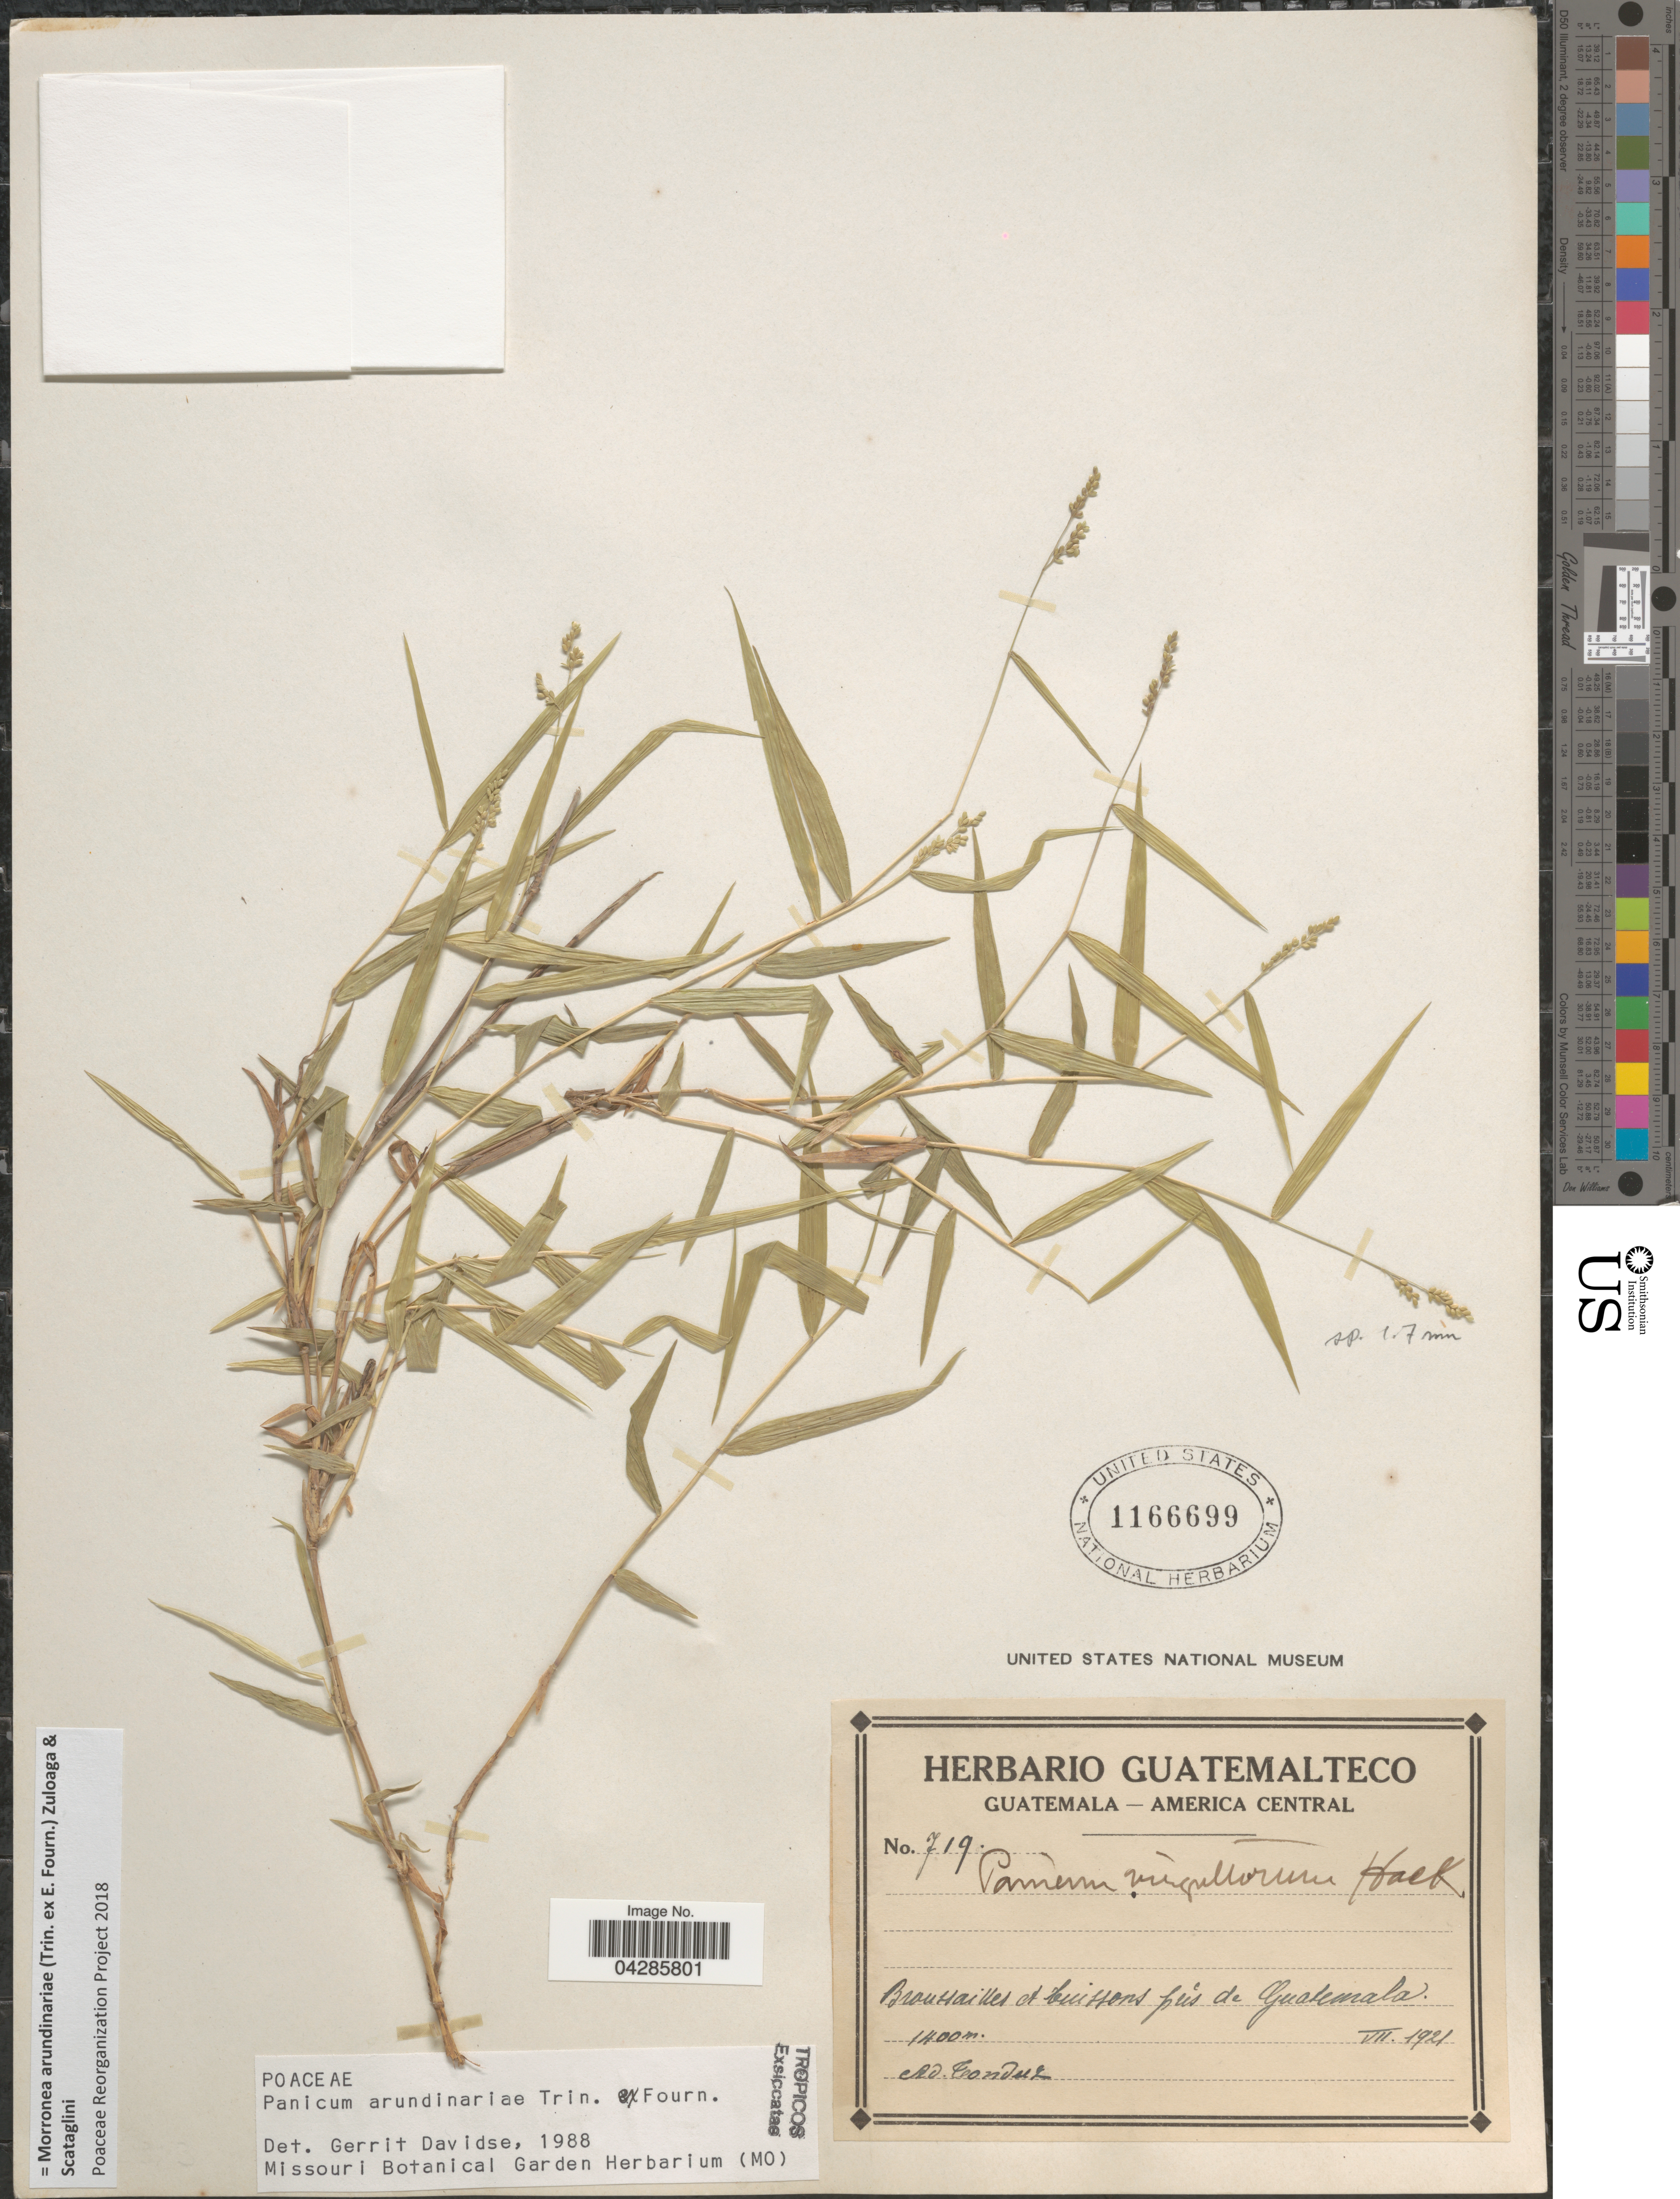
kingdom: Plantae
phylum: Tracheophyta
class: Liliopsida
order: Poales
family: Poaceae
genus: Morronea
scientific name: Morronea arundinariae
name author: (Trin. ex E. Fourn.) Zuloaga & Scataglini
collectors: A. Tonduz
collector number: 719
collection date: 1921-07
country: Guatemala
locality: Broussailles et buissons près de Guatemala.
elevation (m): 1400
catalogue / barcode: US 1166699